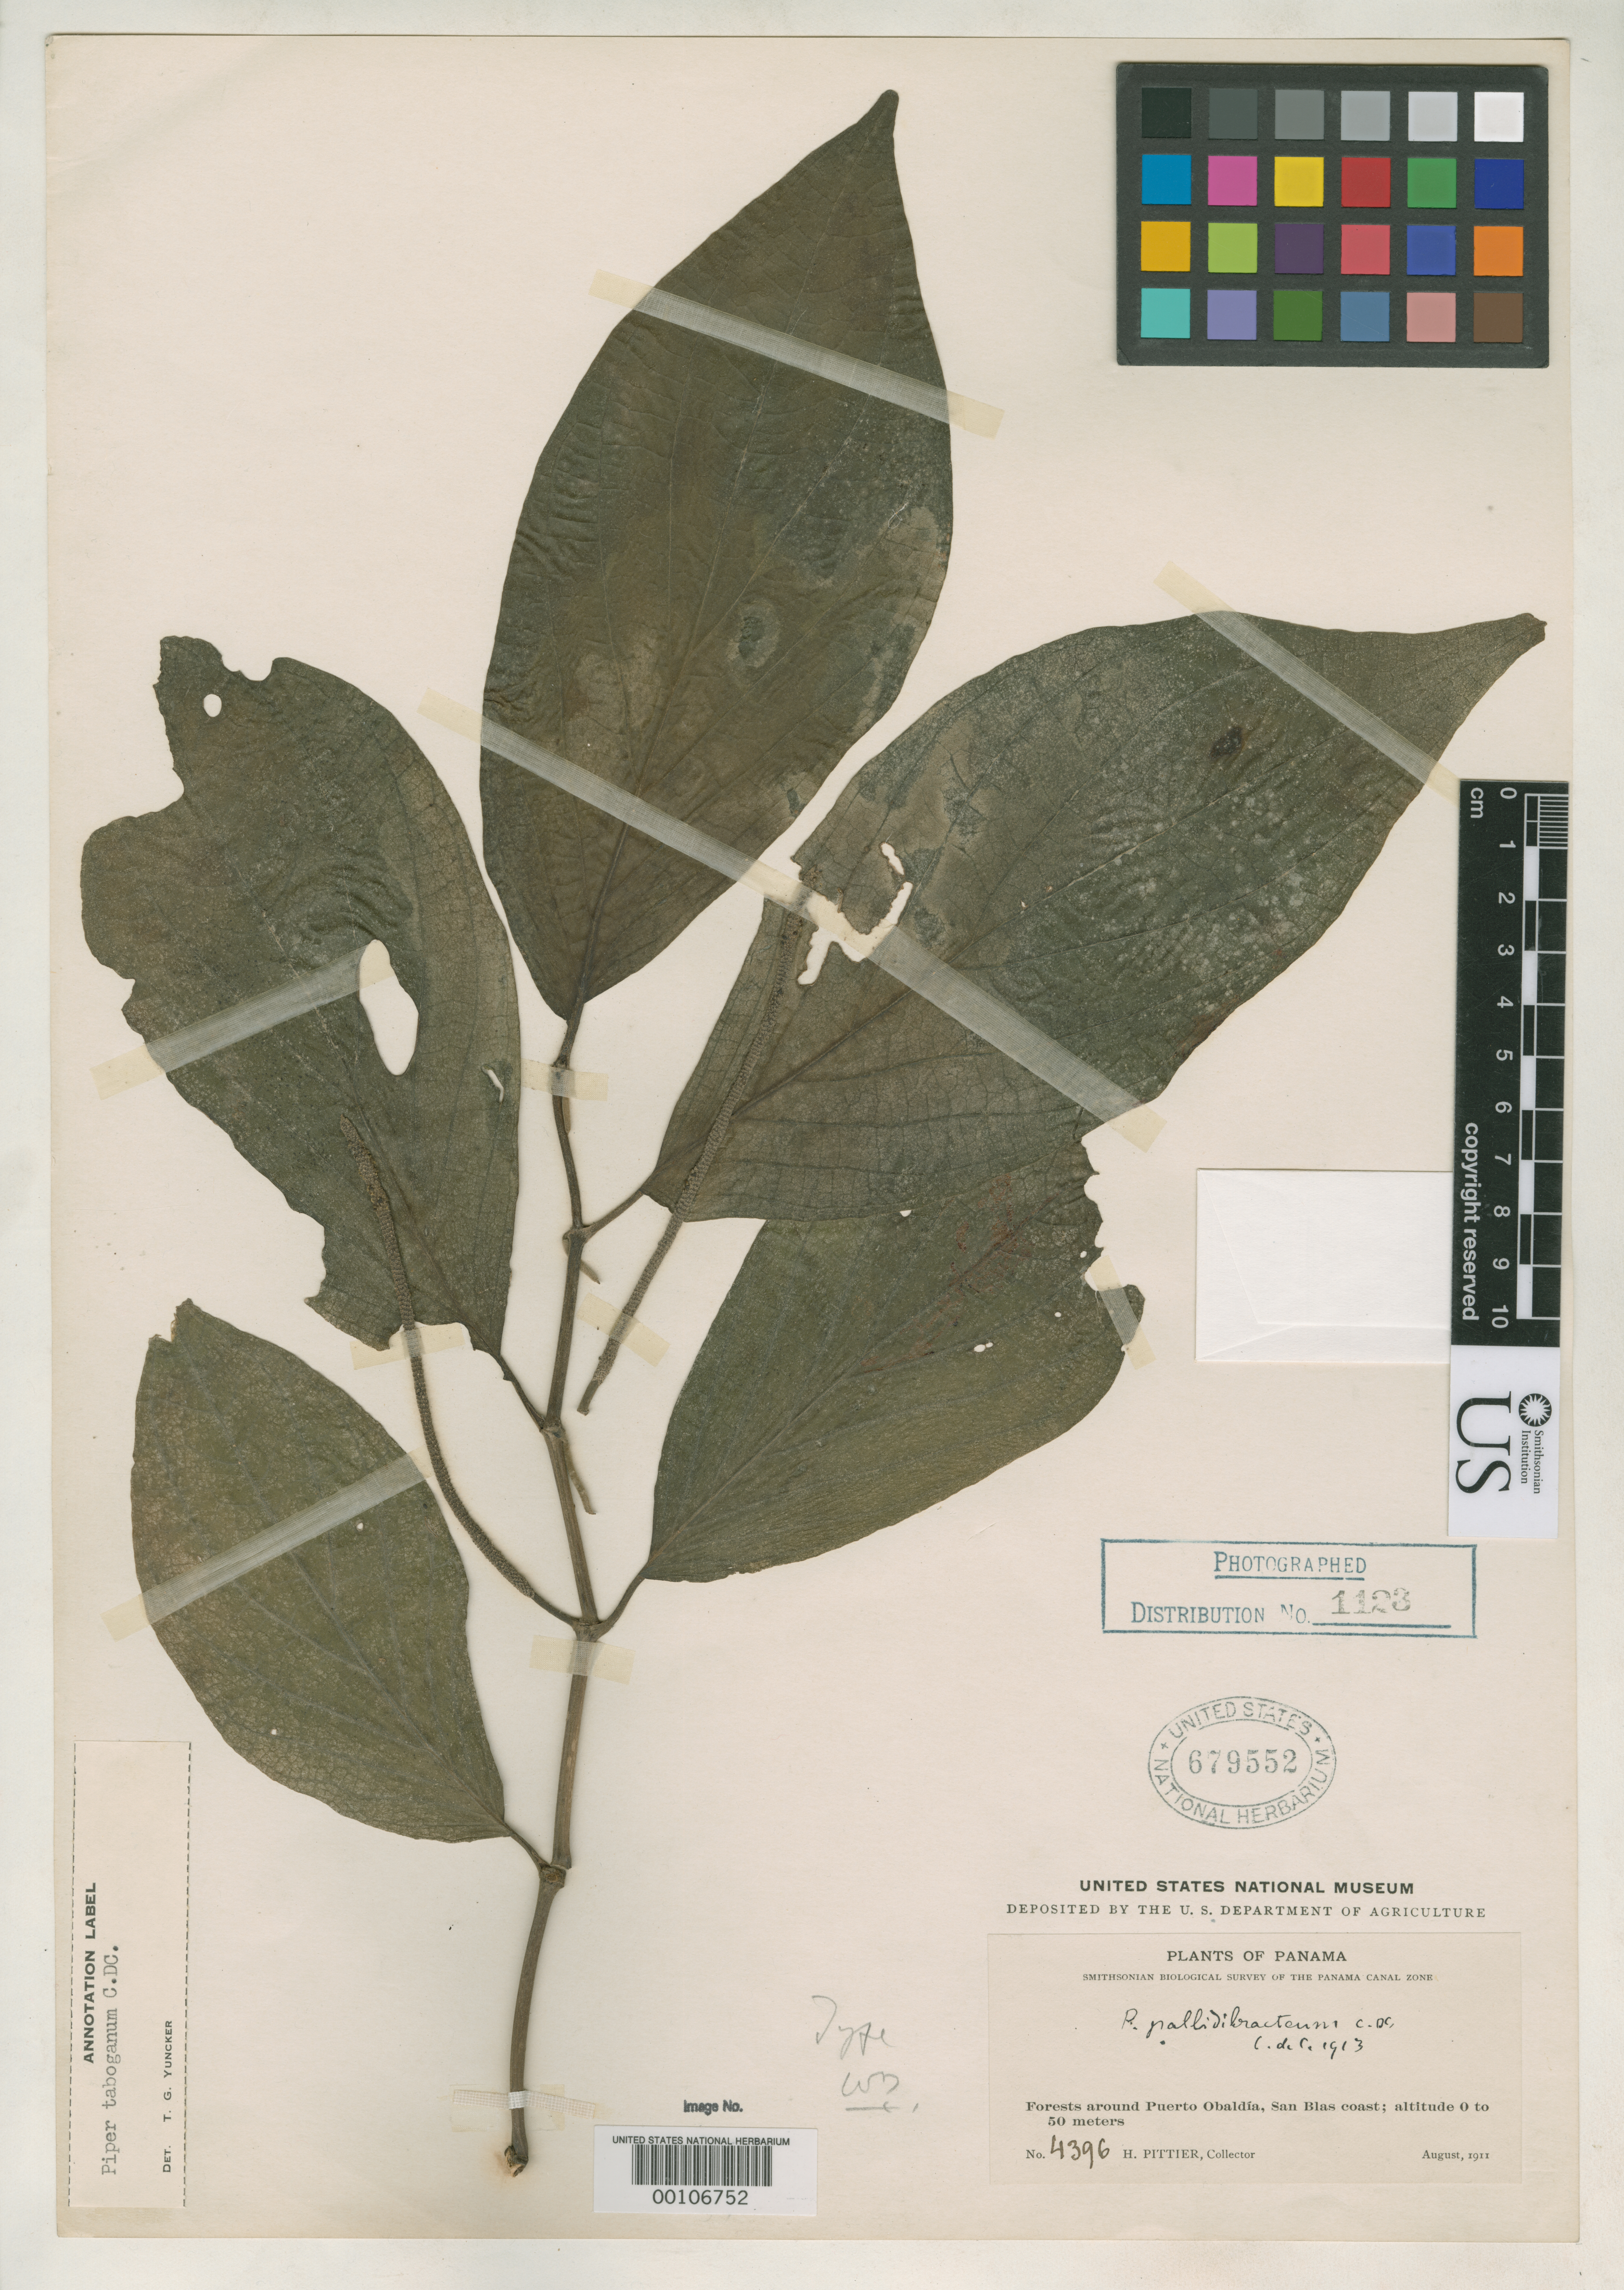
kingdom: Plantae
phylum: Tracheophyta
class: Magnoliopsida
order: Piperales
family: Piperaceae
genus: Piper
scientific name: Piper pallidibracteum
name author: C. DC.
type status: Possible Holotype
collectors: H. F. Pittier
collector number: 4396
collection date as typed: Aug 1911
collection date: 1911-08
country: Panama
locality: Puerto Obaldia, San Blas coast.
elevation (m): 0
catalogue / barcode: US 679552